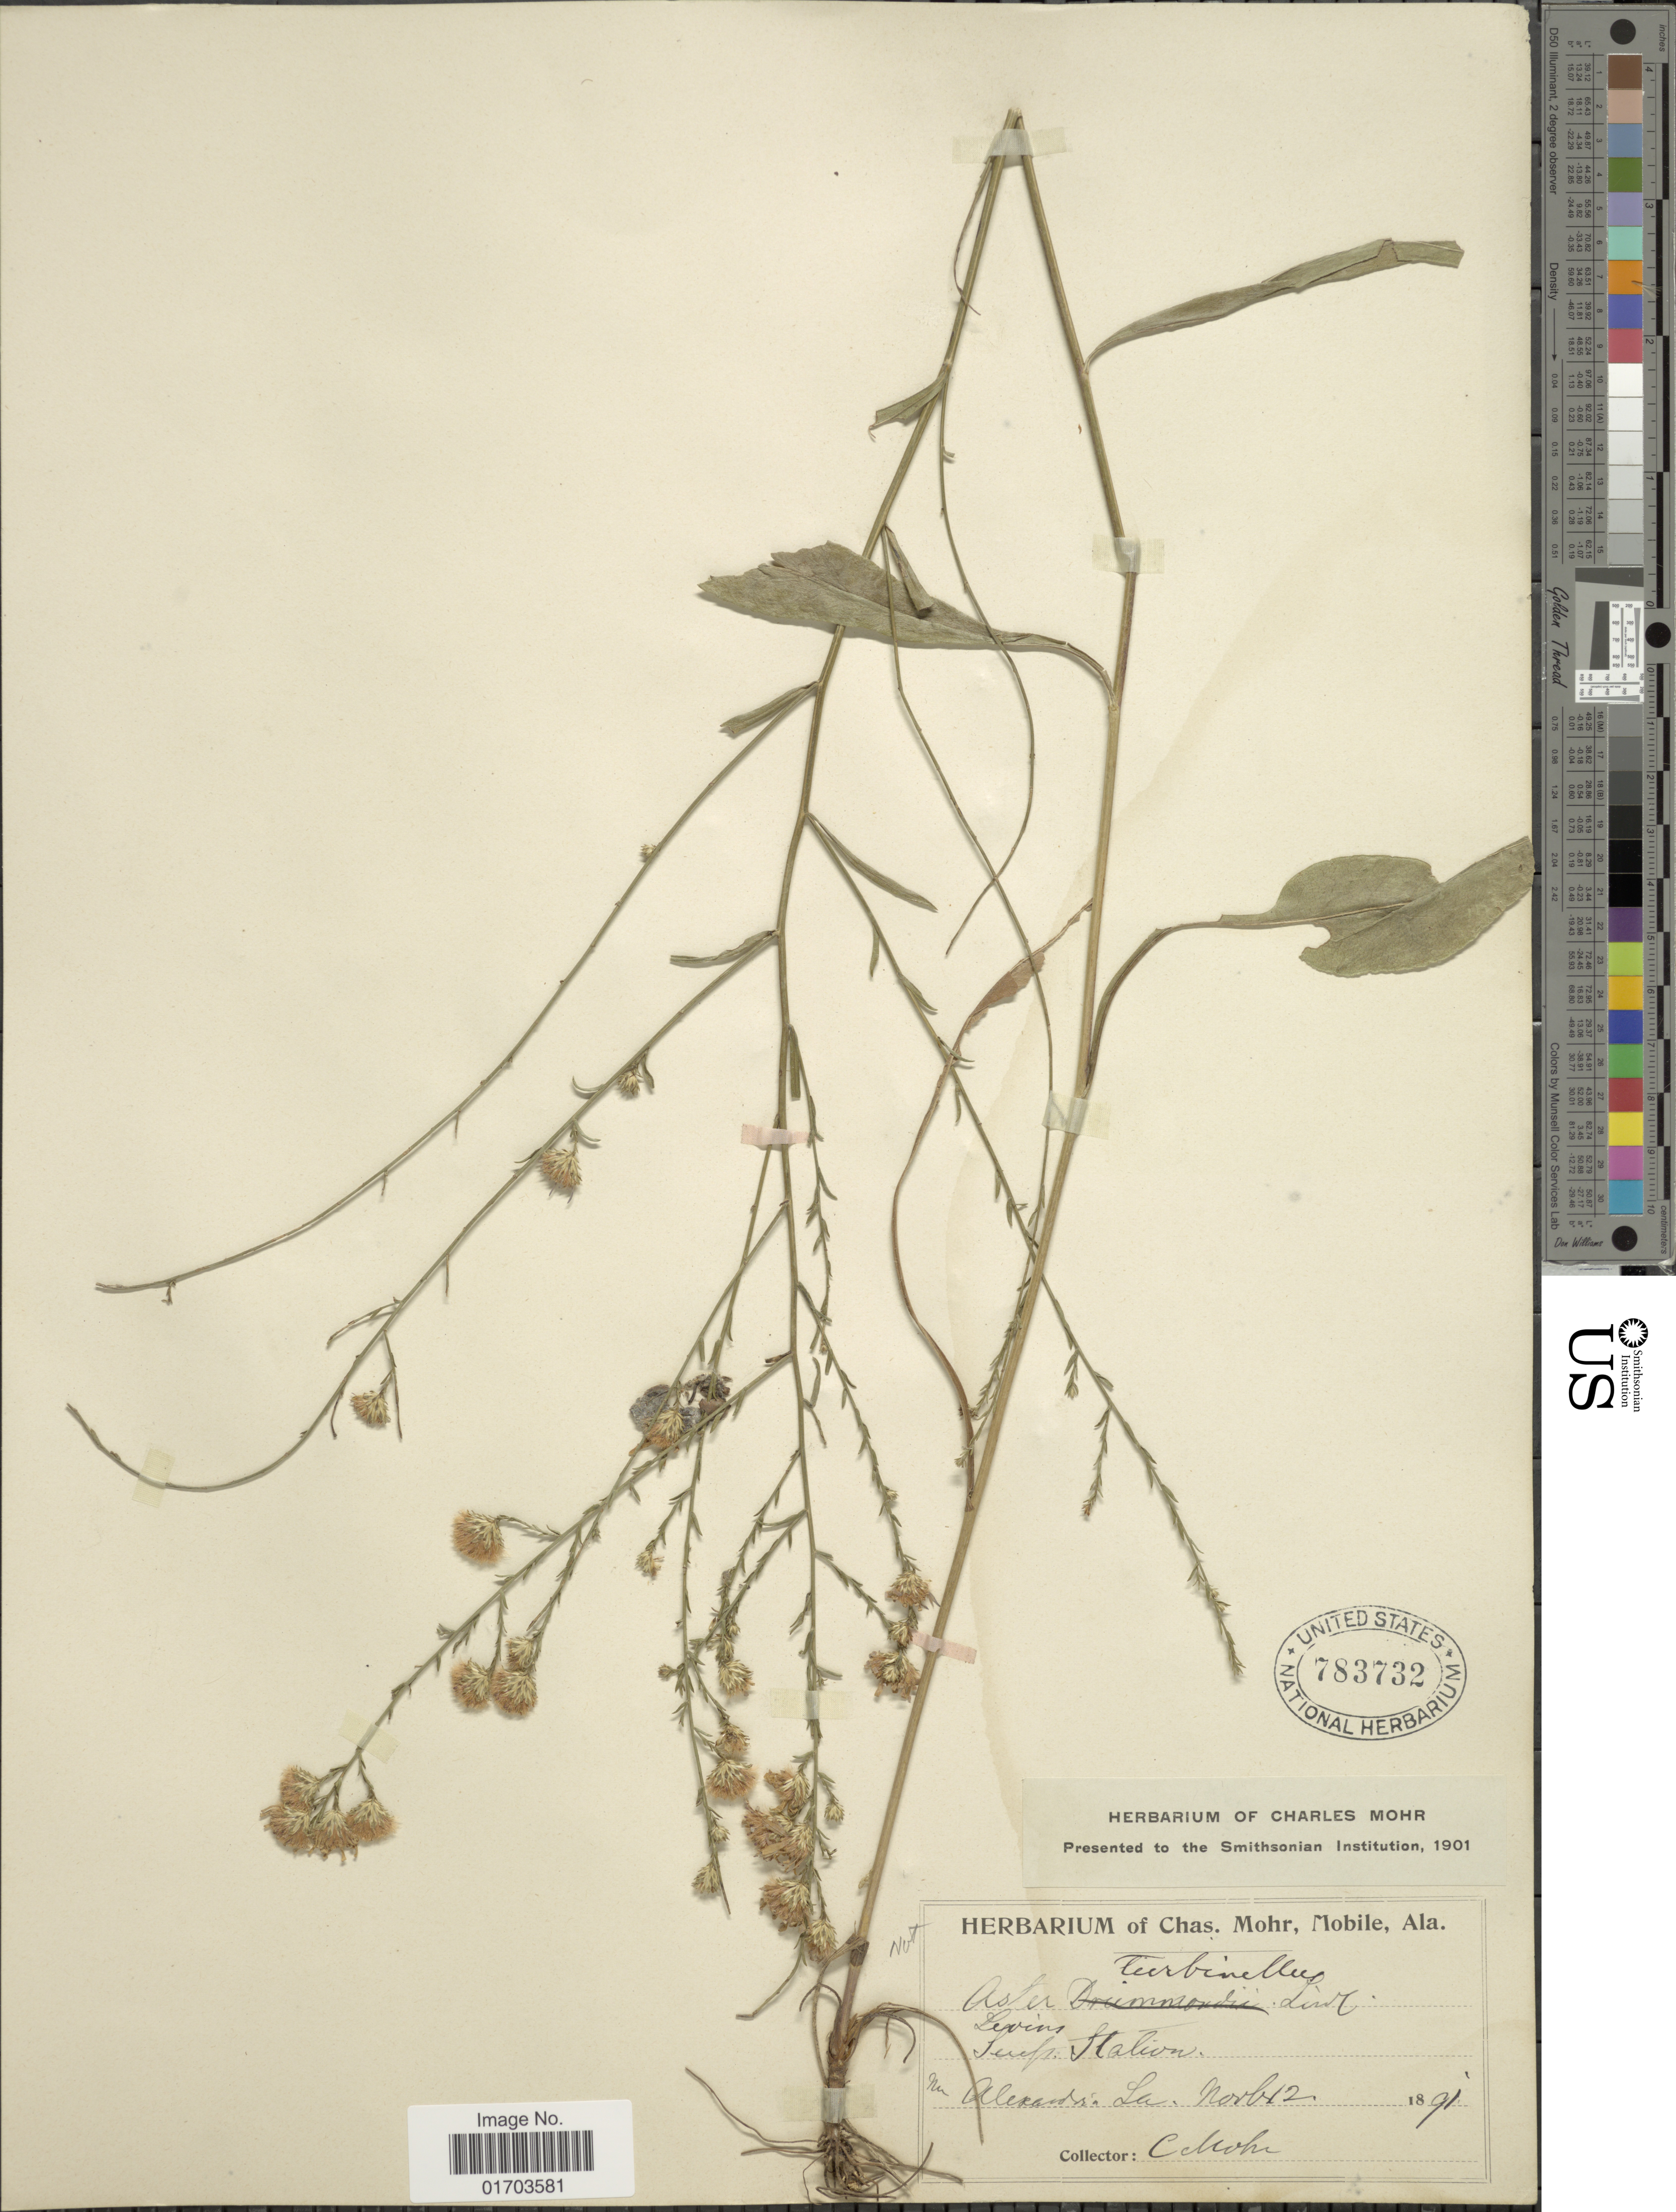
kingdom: Plantae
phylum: Tracheophyta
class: Magnoliopsida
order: Asterales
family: Asteraceae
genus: Symphyotrichum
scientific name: Symphyotrichum turbinellum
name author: (Lindl.) G.L. Nesom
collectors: C. T. Mohr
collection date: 1891-11-12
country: United States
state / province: Louisiana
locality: Near Alexander, La.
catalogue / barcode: US 783732